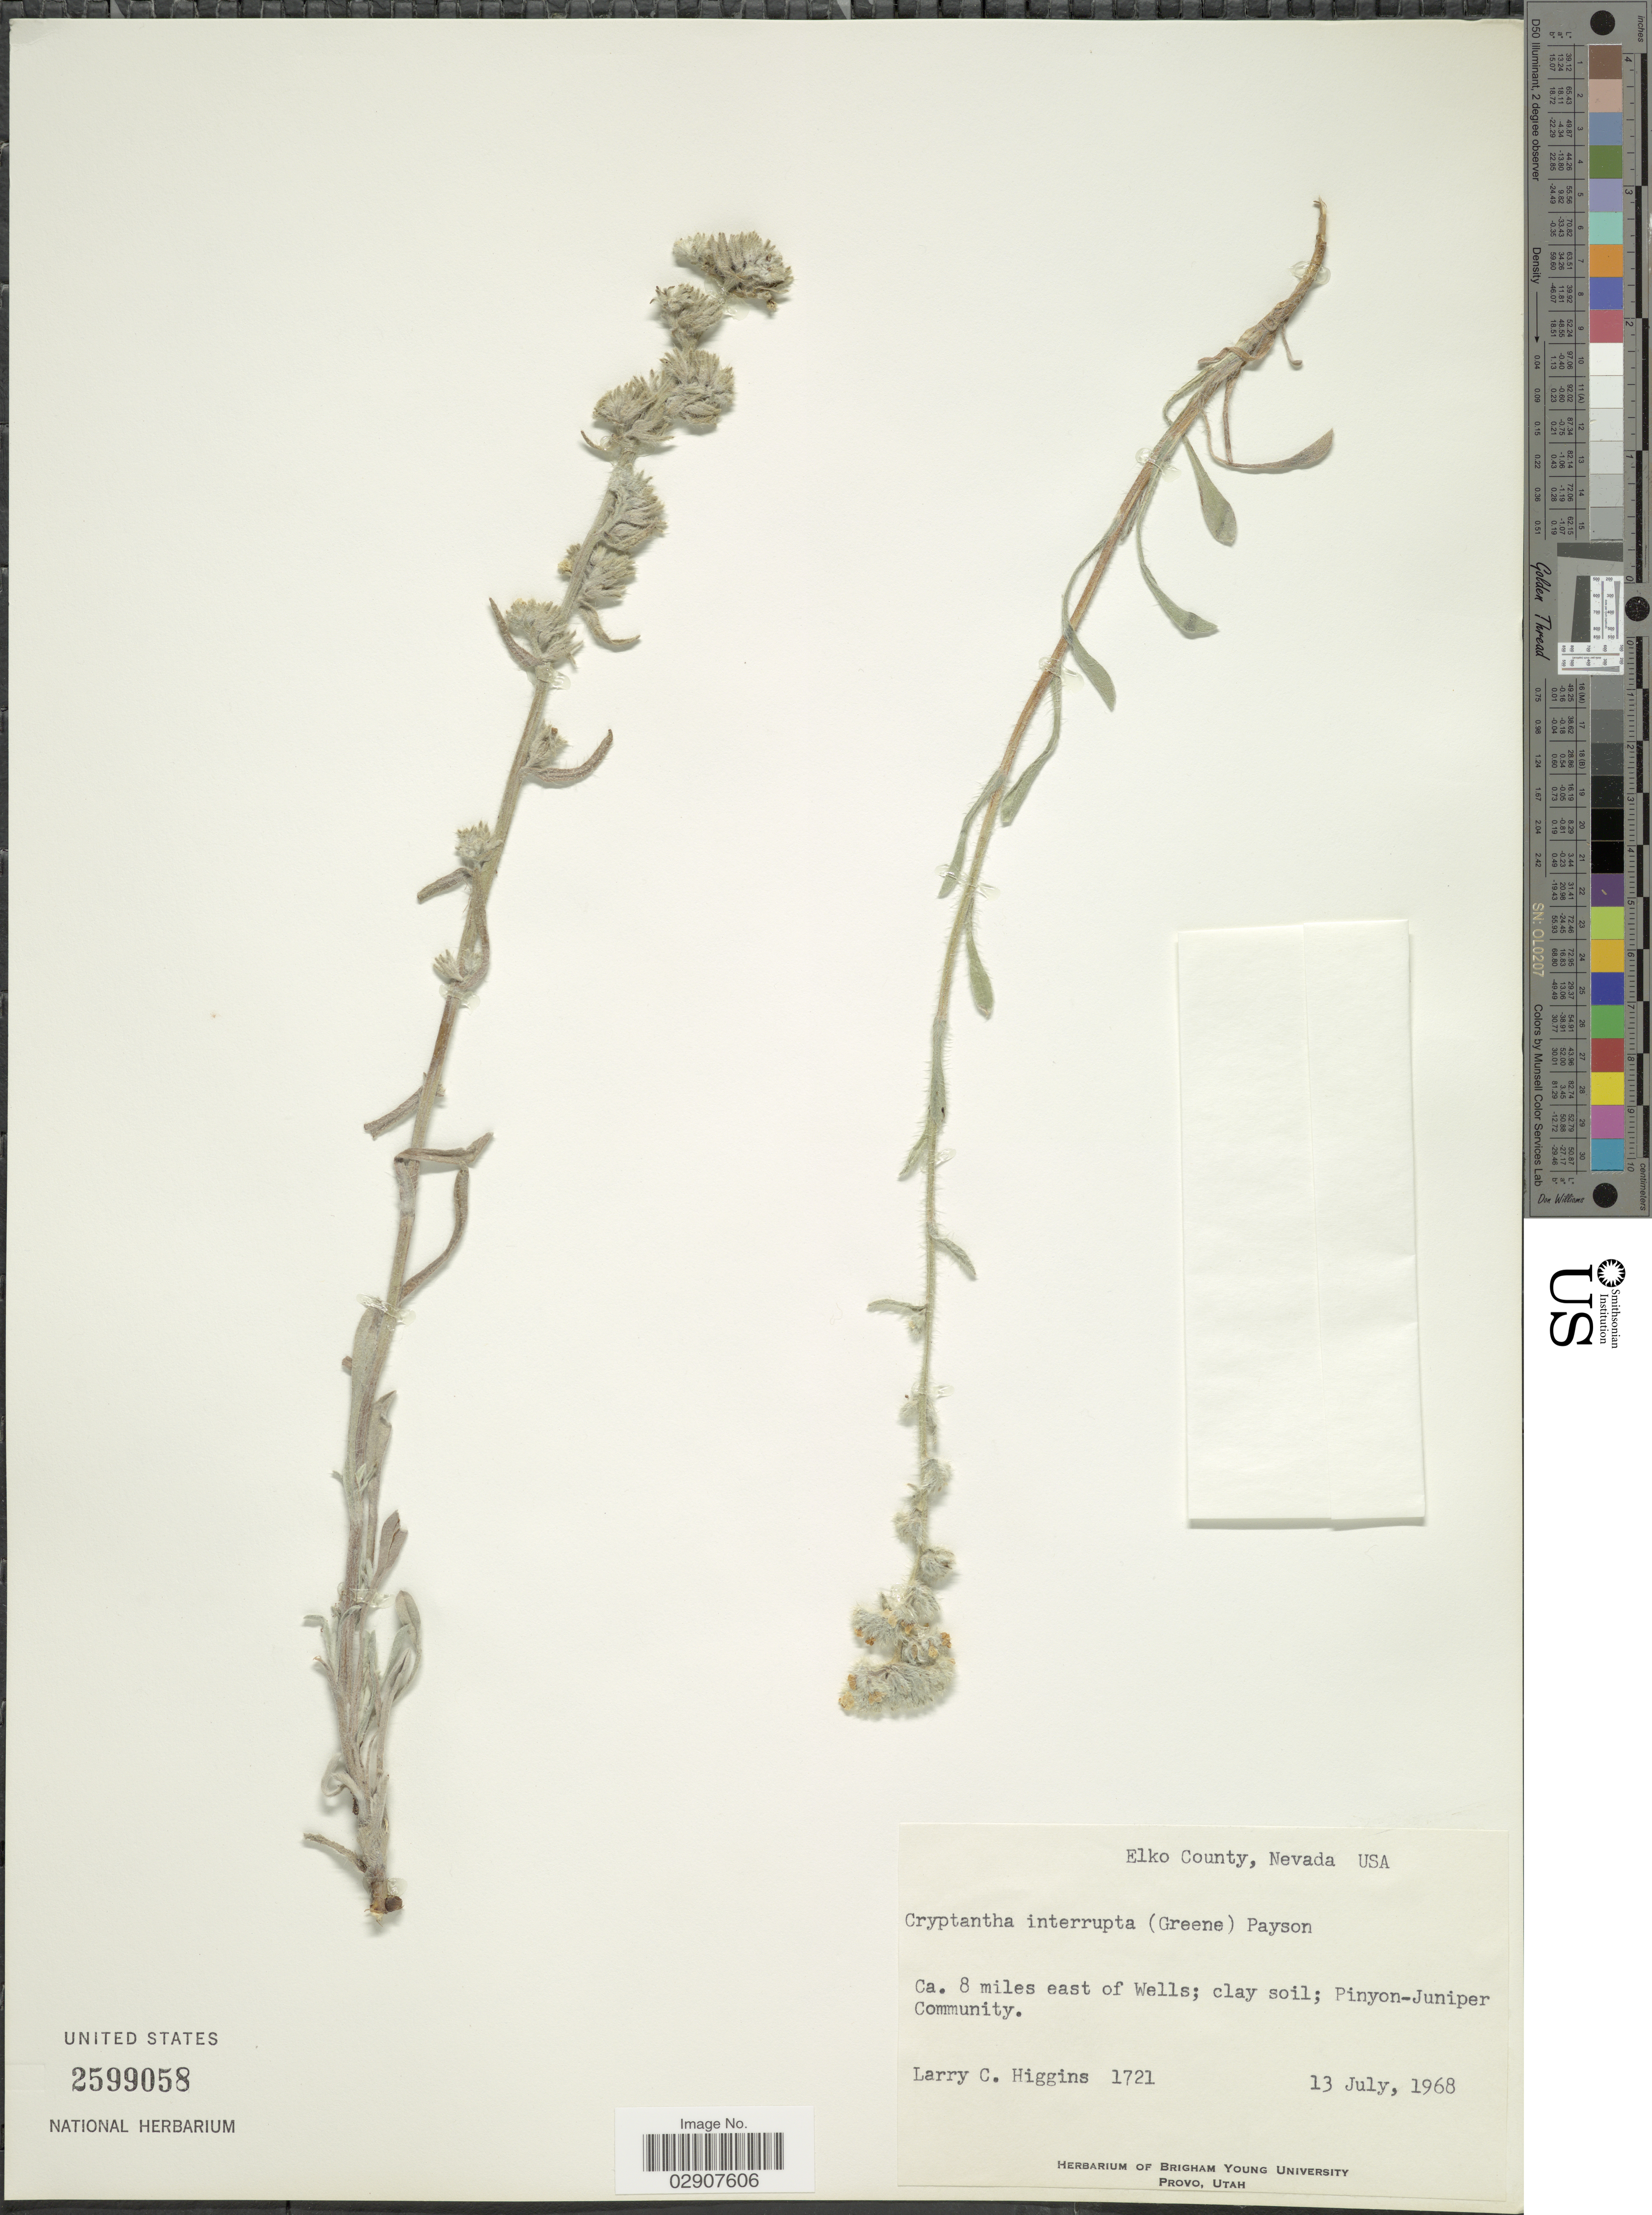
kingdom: Plantae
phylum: Tracheophyta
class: Magnoliopsida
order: Boraginales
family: Boraginaceae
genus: Cryptantha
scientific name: Cryptantha intermedia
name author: (A. Gray) Greene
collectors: L. Higgins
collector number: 1721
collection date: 1968-07-13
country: United States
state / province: Nevada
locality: Elko County, Ca. 8 miles east of Wells.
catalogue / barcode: US 2599058